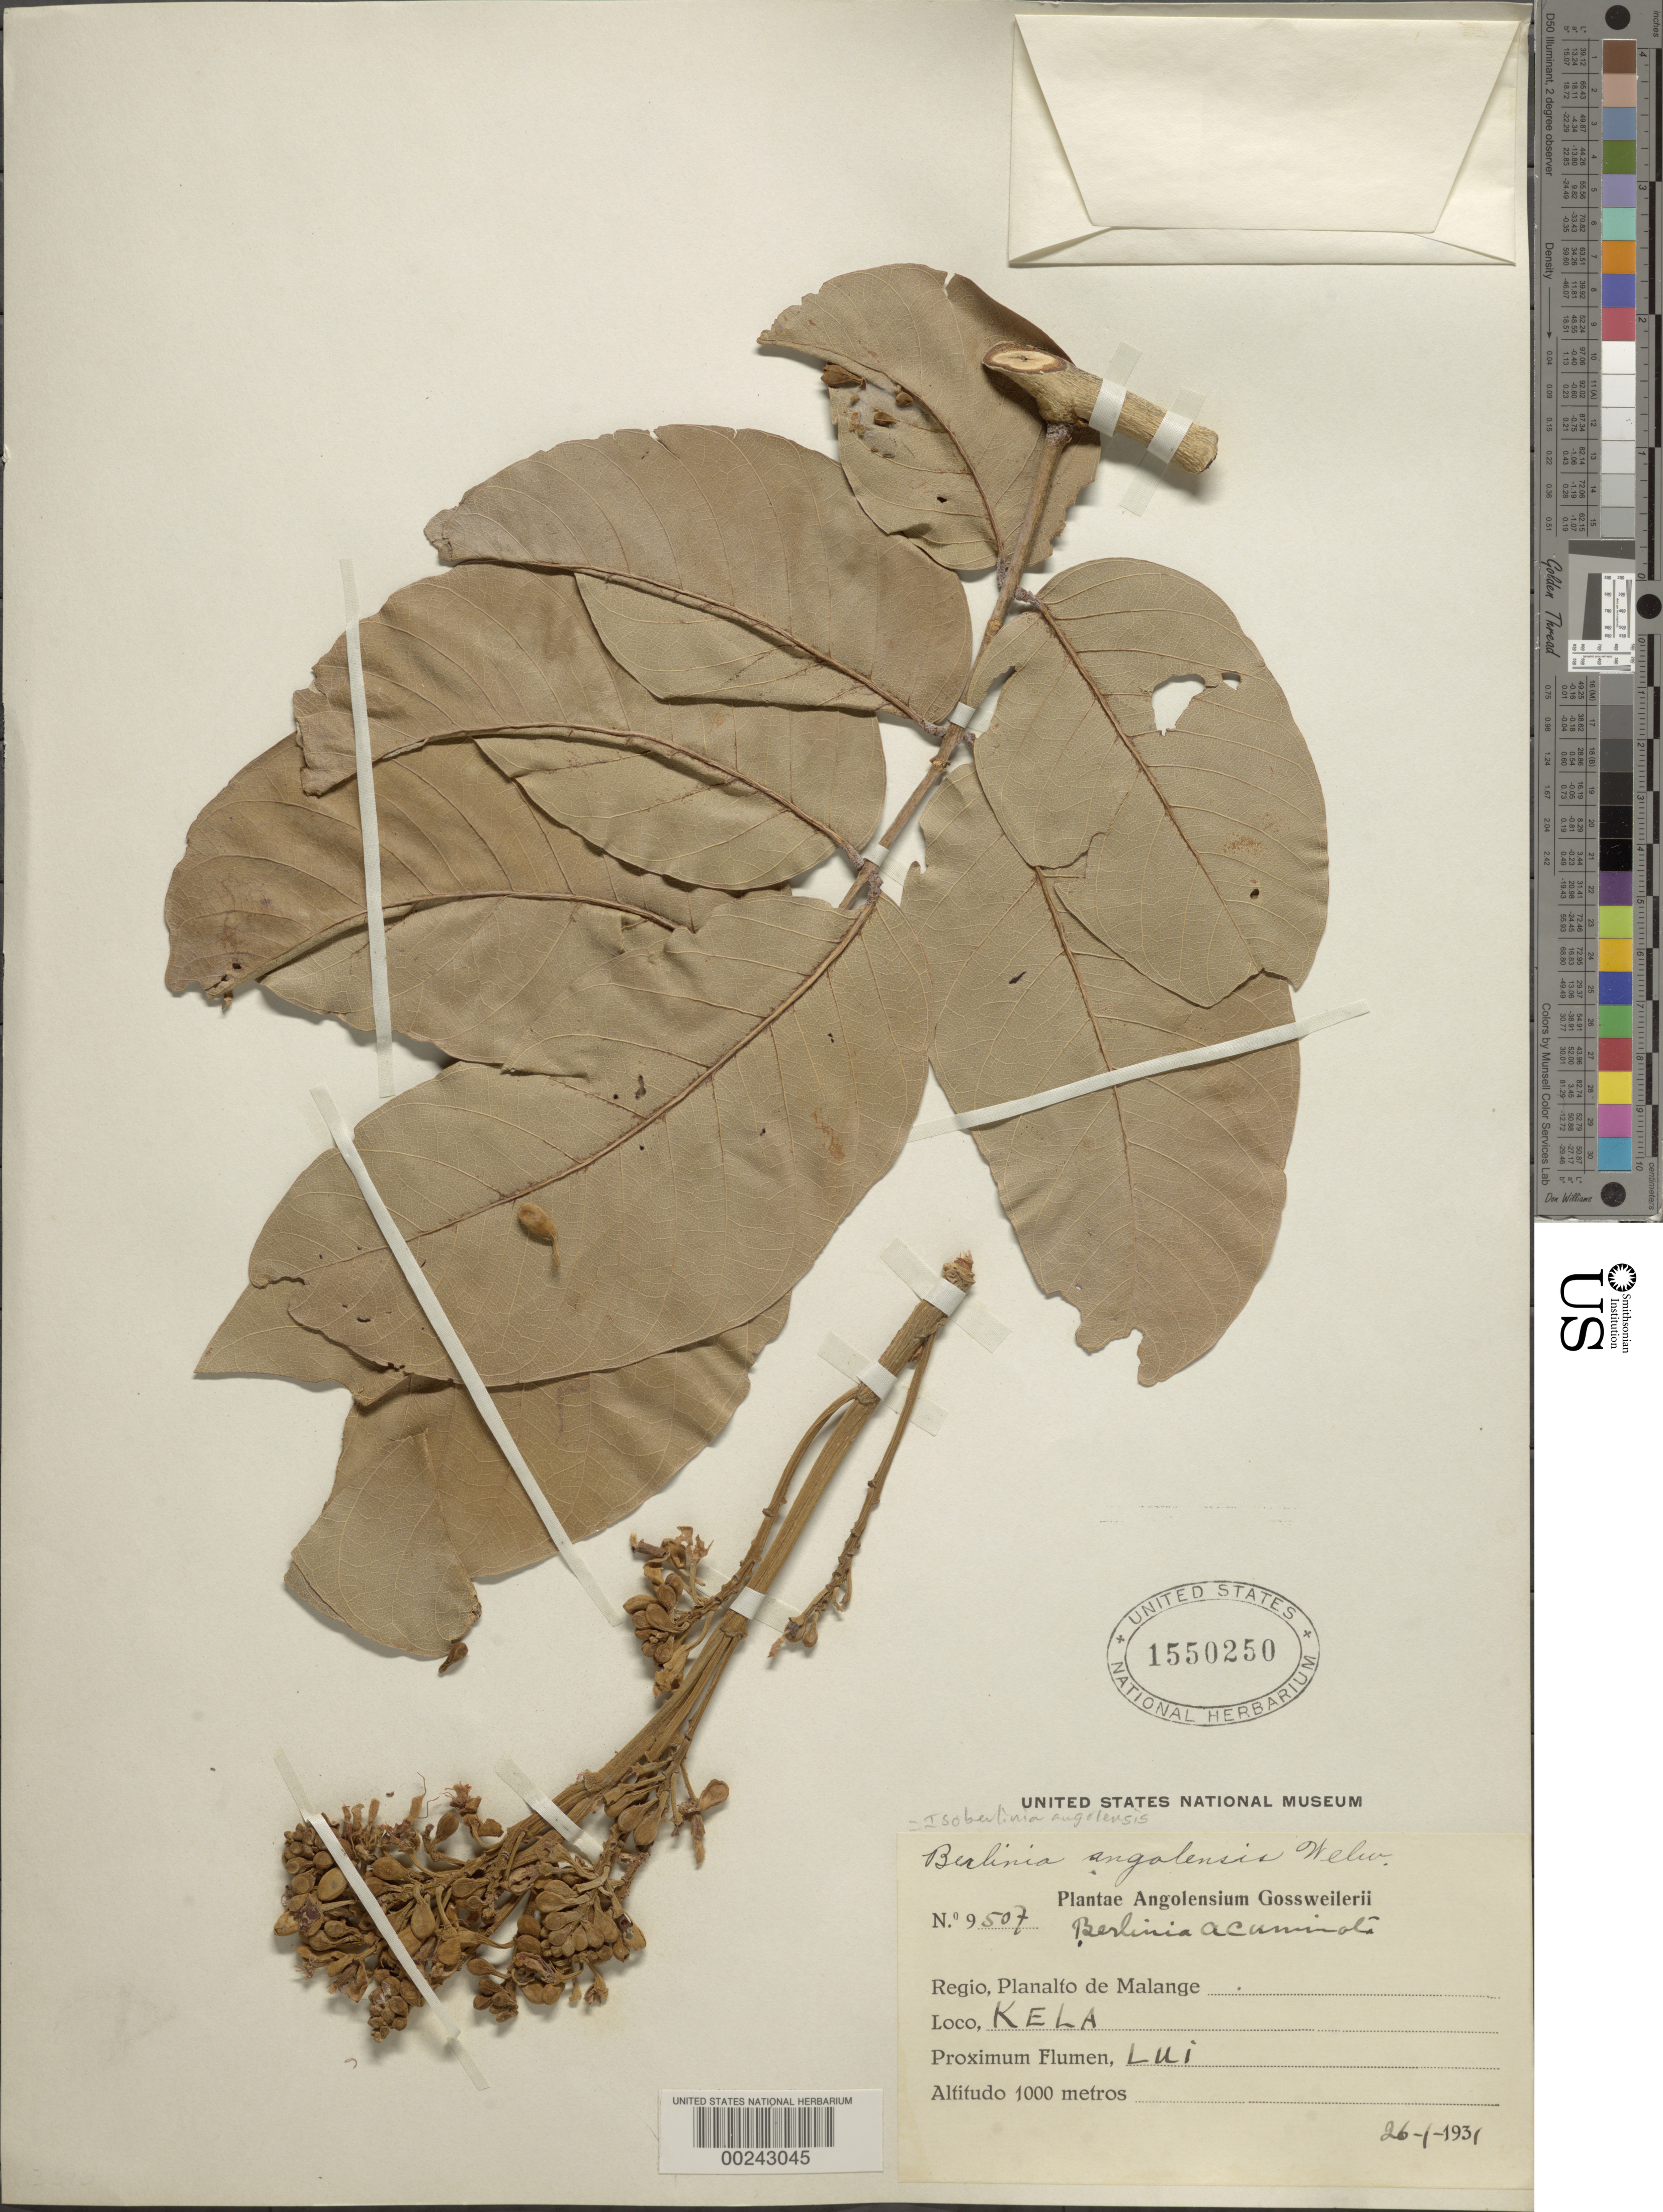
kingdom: Plantae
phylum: Tracheophyta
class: Magnoliopsida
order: Fabales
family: Fabaceae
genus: Isoberlinia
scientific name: Isoberlinia angolensis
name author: (Welw. ex Benth.) Hoyle & Brenan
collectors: J. Gossweiler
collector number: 9507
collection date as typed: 26 Jan 1931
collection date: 1931-01-26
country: Angola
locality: Kelo, nearest river Lui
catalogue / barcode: US 1550250